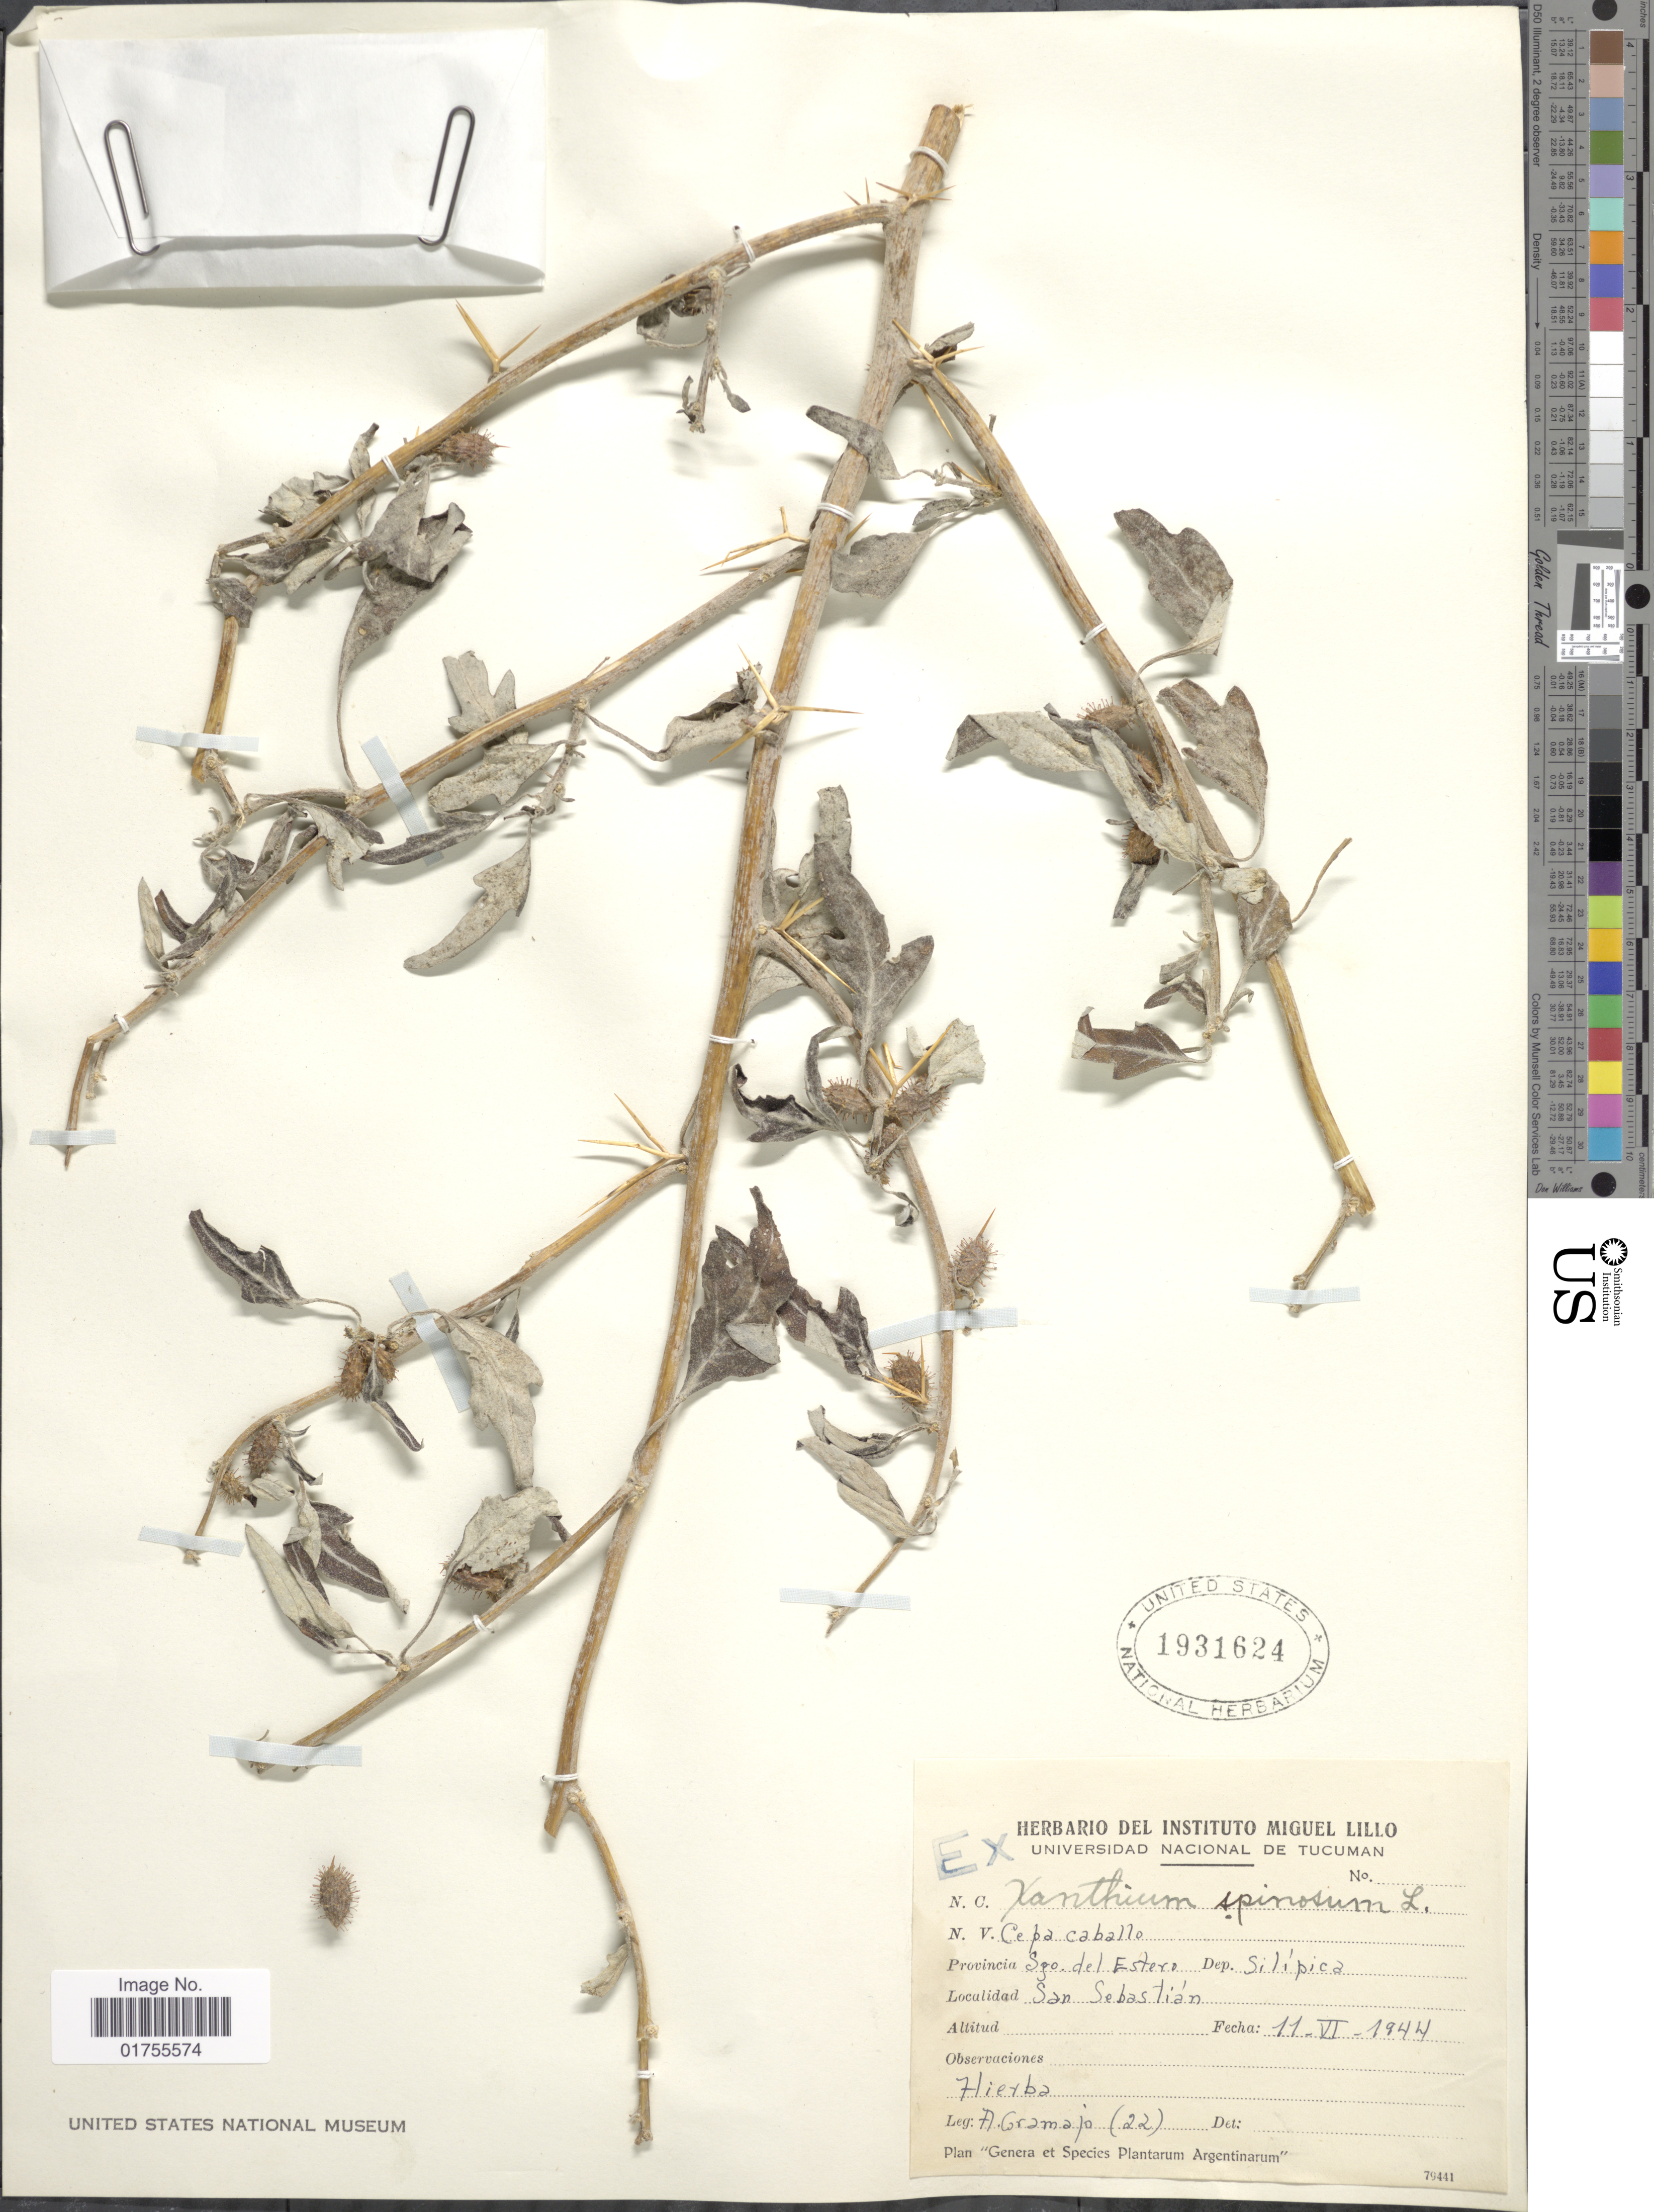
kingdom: Plantae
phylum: Tracheophyta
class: Magnoliopsida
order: Asterales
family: Asteraceae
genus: Xanthium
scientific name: Xanthium spinosum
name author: L.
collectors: A. Gramajo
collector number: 22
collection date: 1844-06-11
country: Puerto Rico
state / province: San Sebastian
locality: Cepa Caballo, Sgo. del Estero, Dep. Silipica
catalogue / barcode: US 1931624